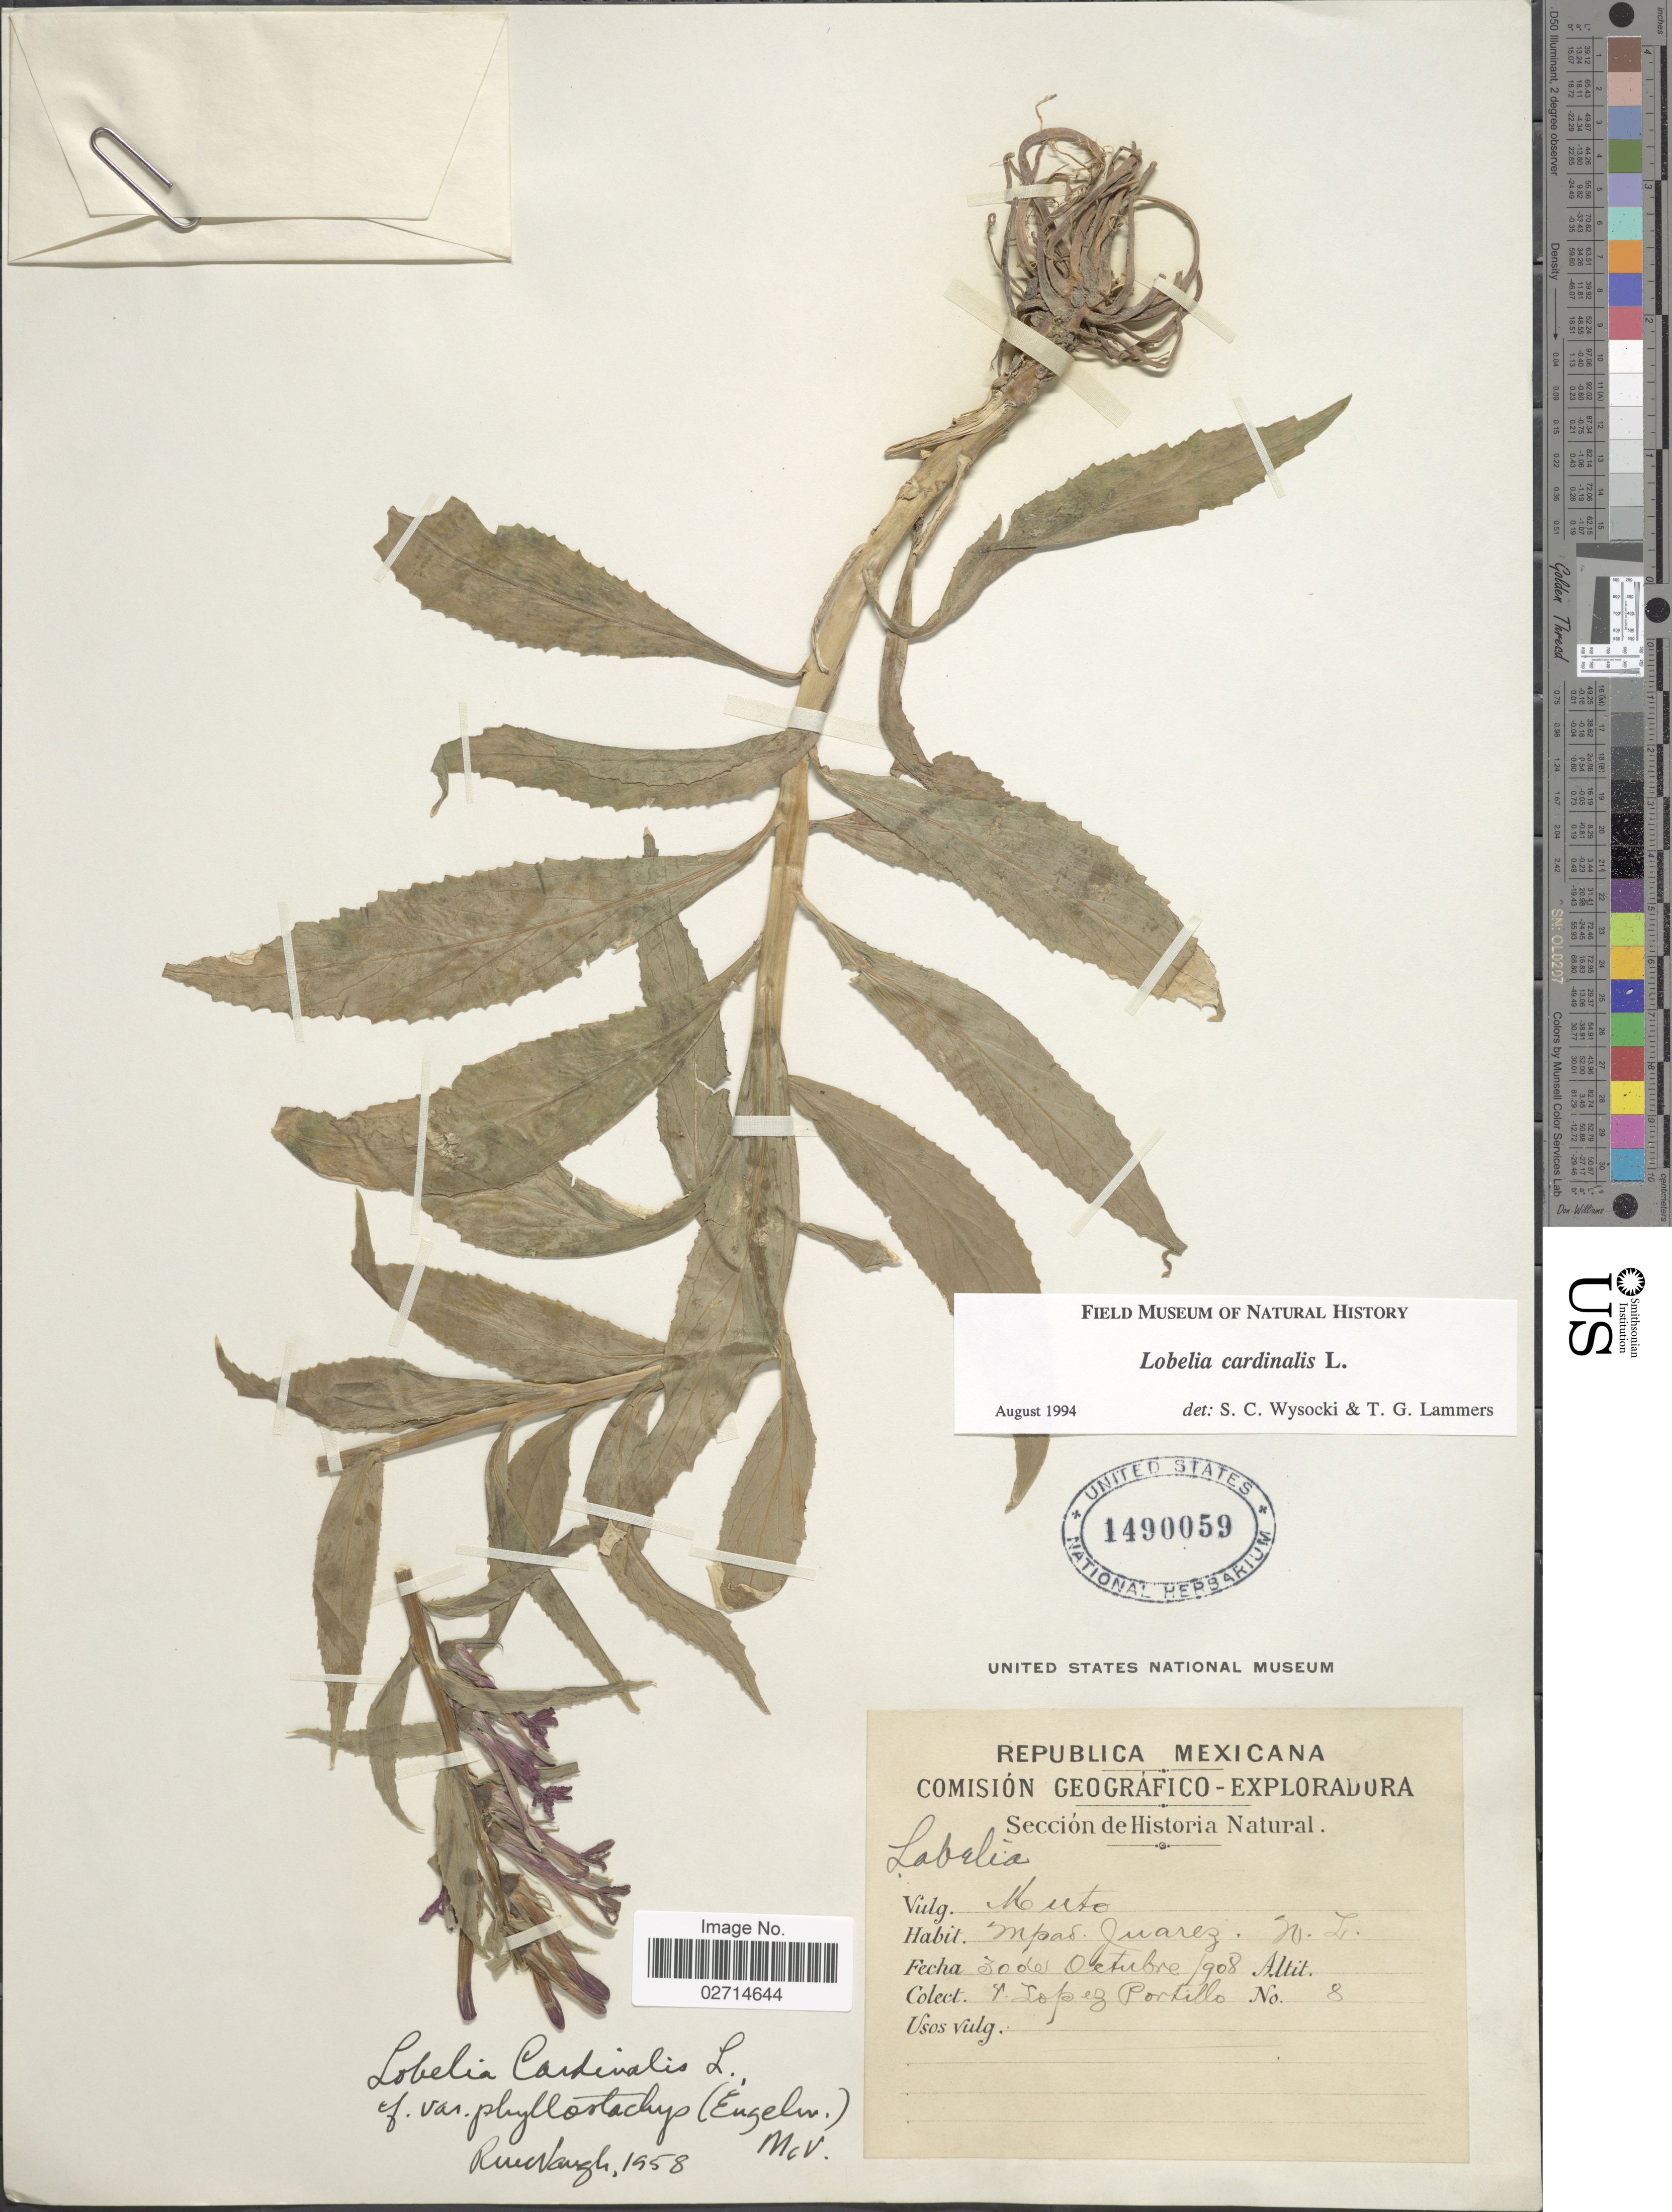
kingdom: Plantae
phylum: Tracheophyta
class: Magnoliopsida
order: Asterales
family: Campanulaceae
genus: Lobelia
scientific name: Lobelia cardinalis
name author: L.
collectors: López Portillo, V.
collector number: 8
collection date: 1908-10-30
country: Mexico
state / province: Nuevo León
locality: Mpas. Juarez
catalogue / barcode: US 1490059